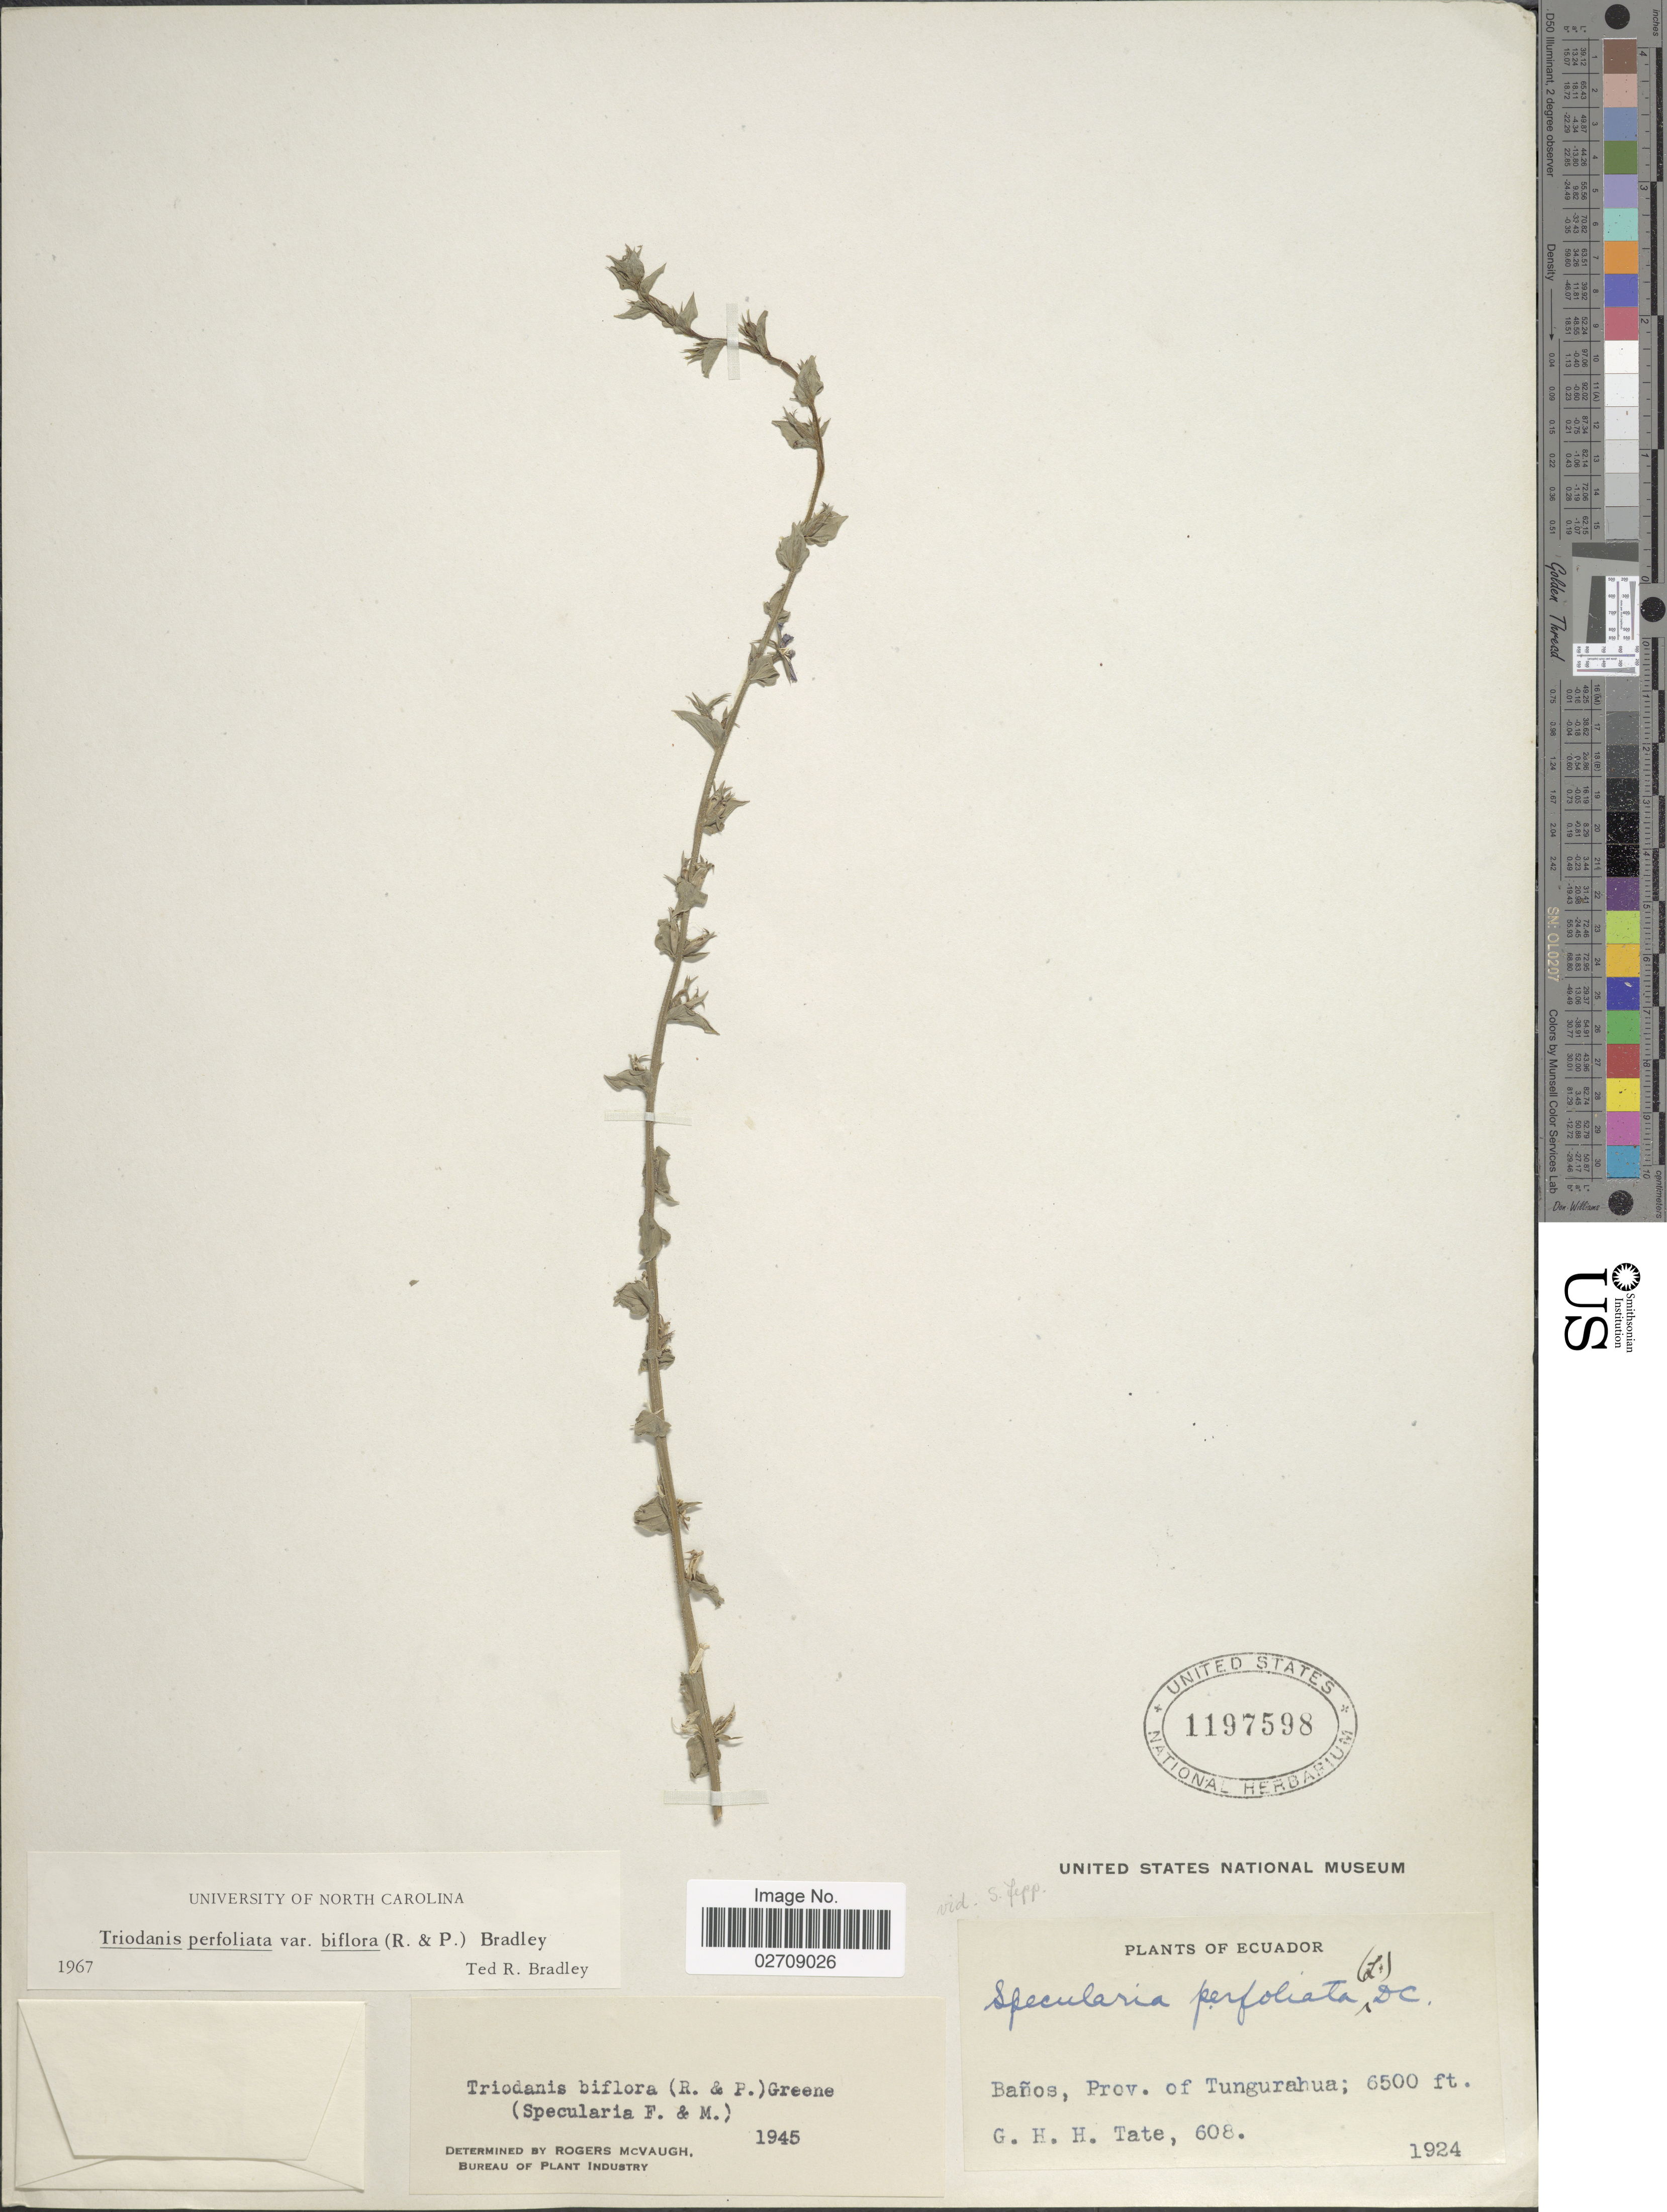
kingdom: Plantae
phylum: Tracheophyta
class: Magnoliopsida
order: Asterales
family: Campanulaceae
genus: Triodanis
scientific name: Triodanis perfoliata var. biflora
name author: (Ruiz & Pav.) Bradley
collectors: G. H. H.Tate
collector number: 608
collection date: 1924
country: Ecuador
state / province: Tungurahua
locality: Banos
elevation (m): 1981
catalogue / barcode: US 1197598